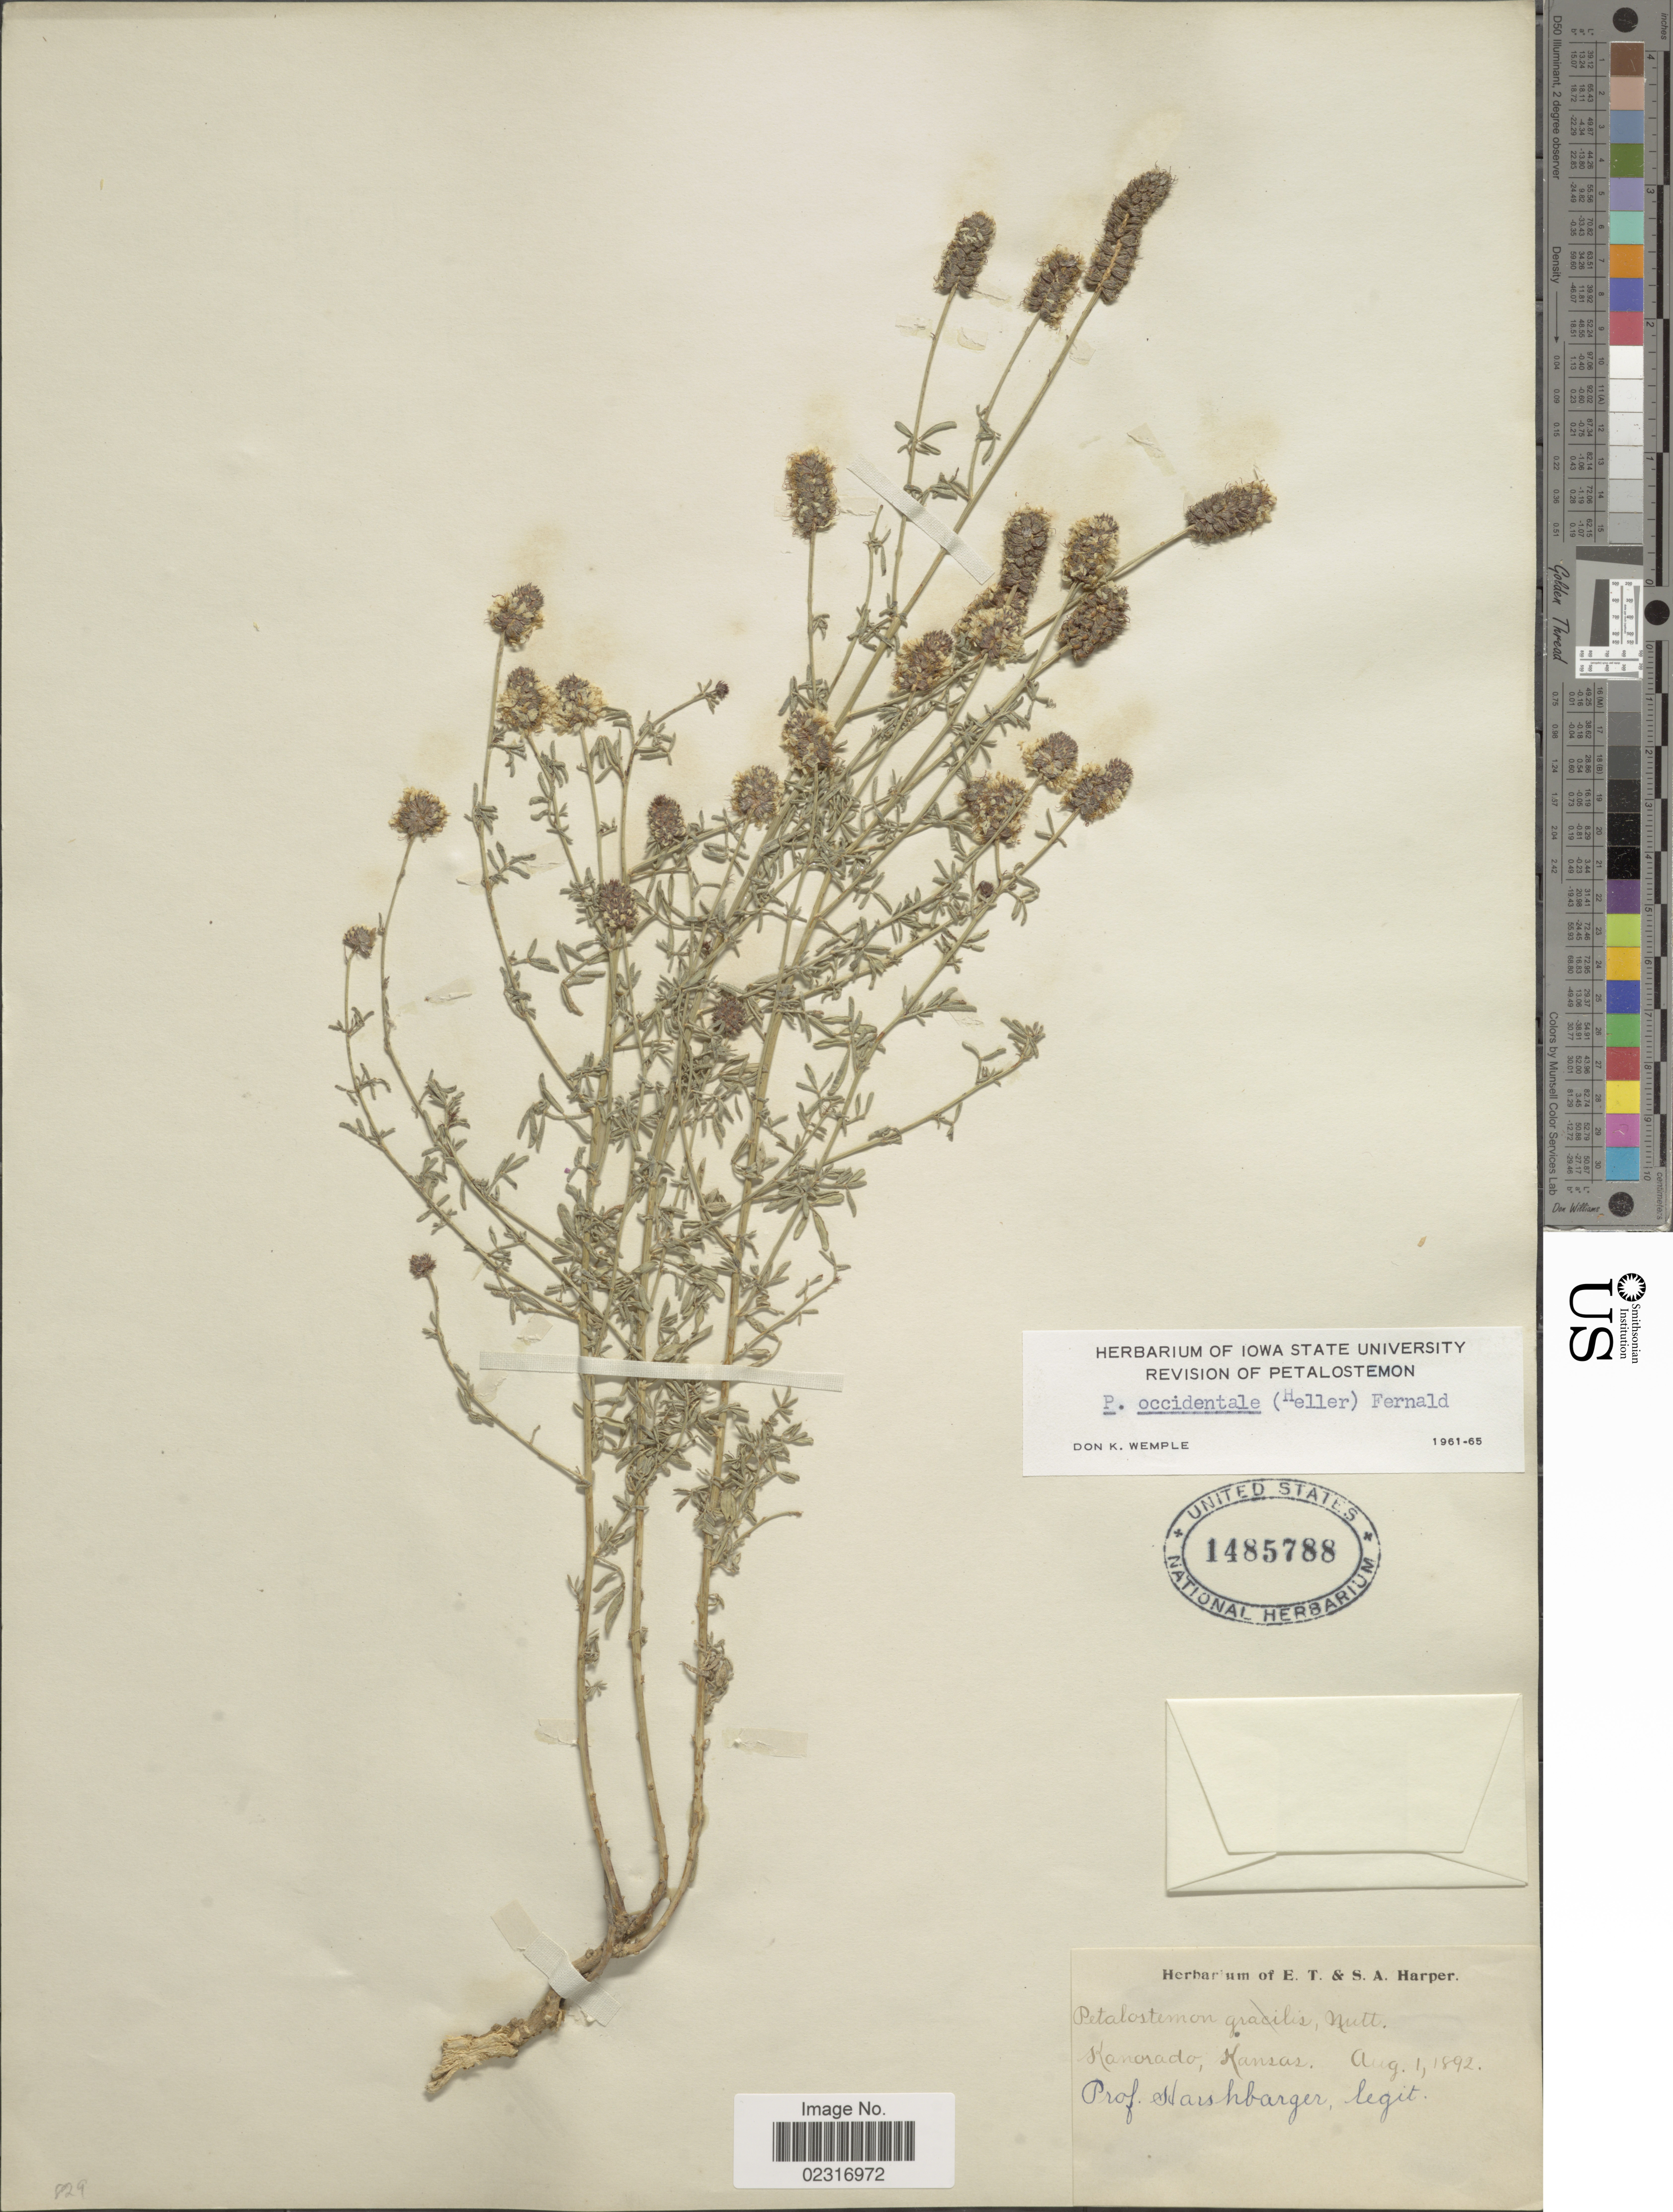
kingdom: Plantae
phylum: Tracheophyta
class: Magnoliopsida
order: Fabales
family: Fabaceae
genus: Dalea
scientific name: Dalea candida var. oligophylla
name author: (Torr) Shinners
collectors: Harshbarger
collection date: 1892-08-01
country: United States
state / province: Kansas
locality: Kanorado.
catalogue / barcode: US 1485788